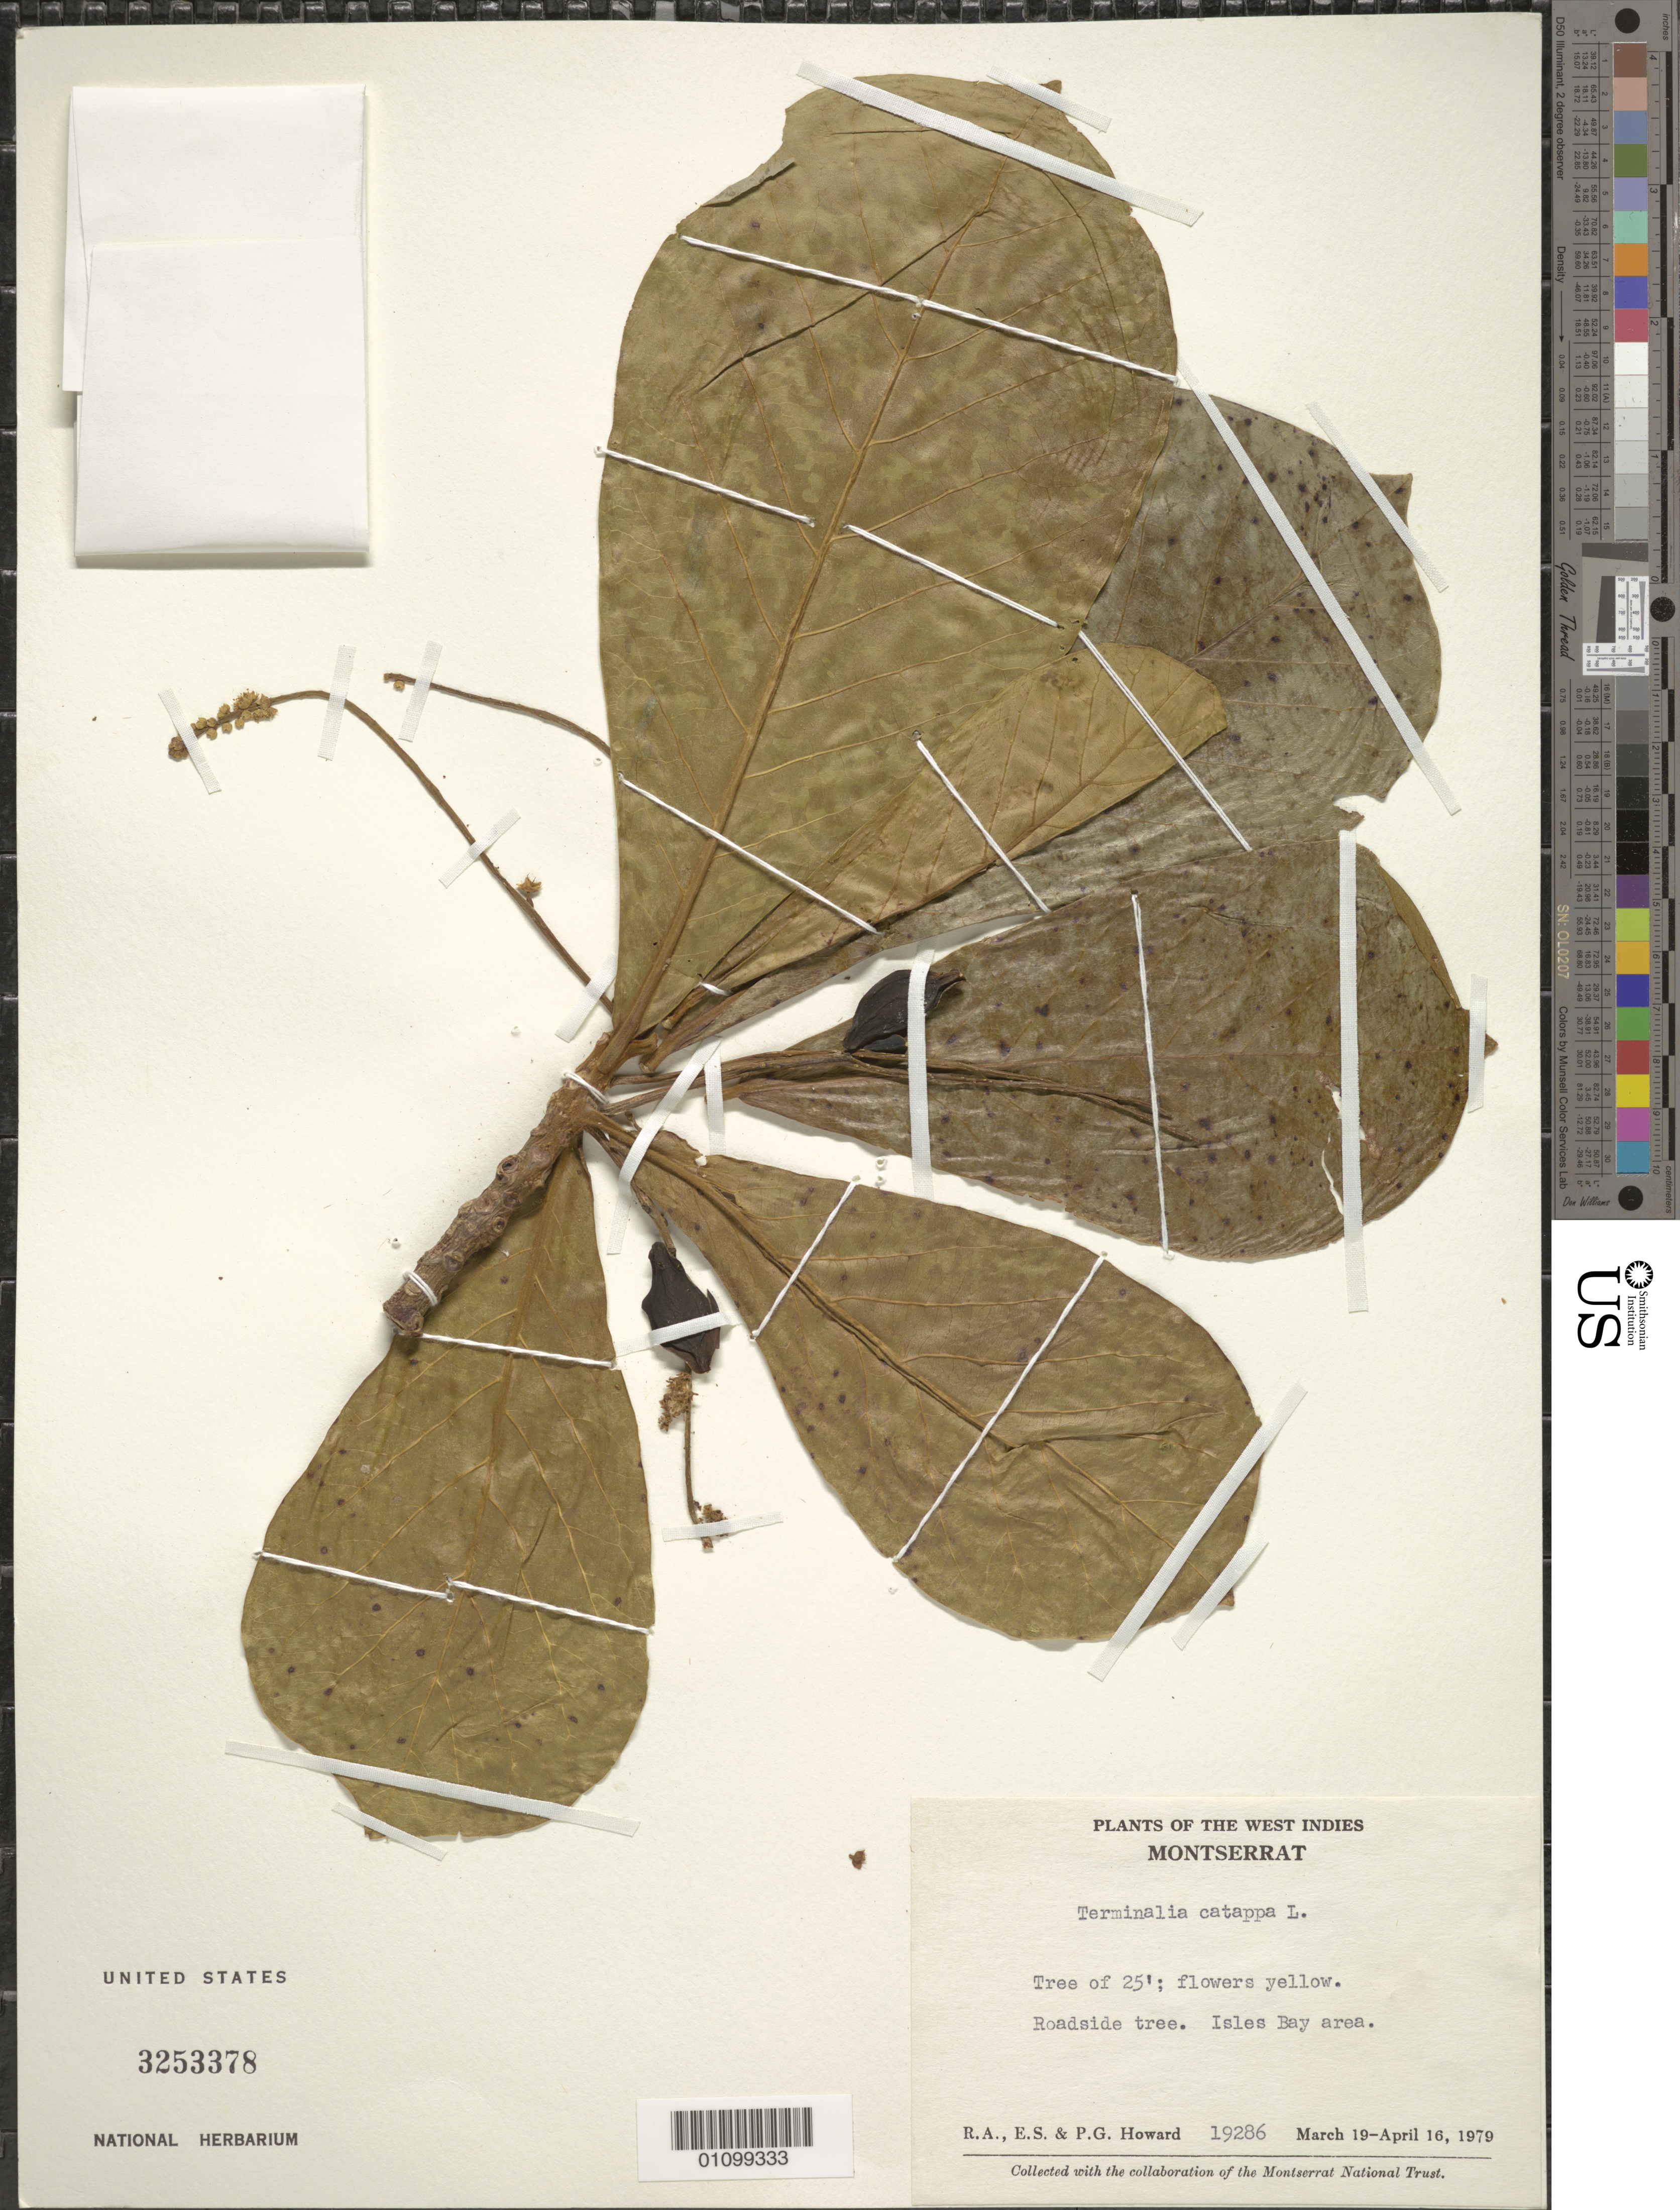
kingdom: Plantae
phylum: Tracheophyta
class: Magnoliopsida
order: Myrtales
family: Combretaceae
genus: Terminalia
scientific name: Terminalia catappa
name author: L.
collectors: R. A. Howard, E. S. Howard & P. Howard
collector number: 19286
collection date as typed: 19 Mar 1979 to 16 Apr 1979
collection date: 1979-03-19/1979-04-16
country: Montserrat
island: Montserrat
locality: Isles Bay area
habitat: Roadside tree.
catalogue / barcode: US 3253378